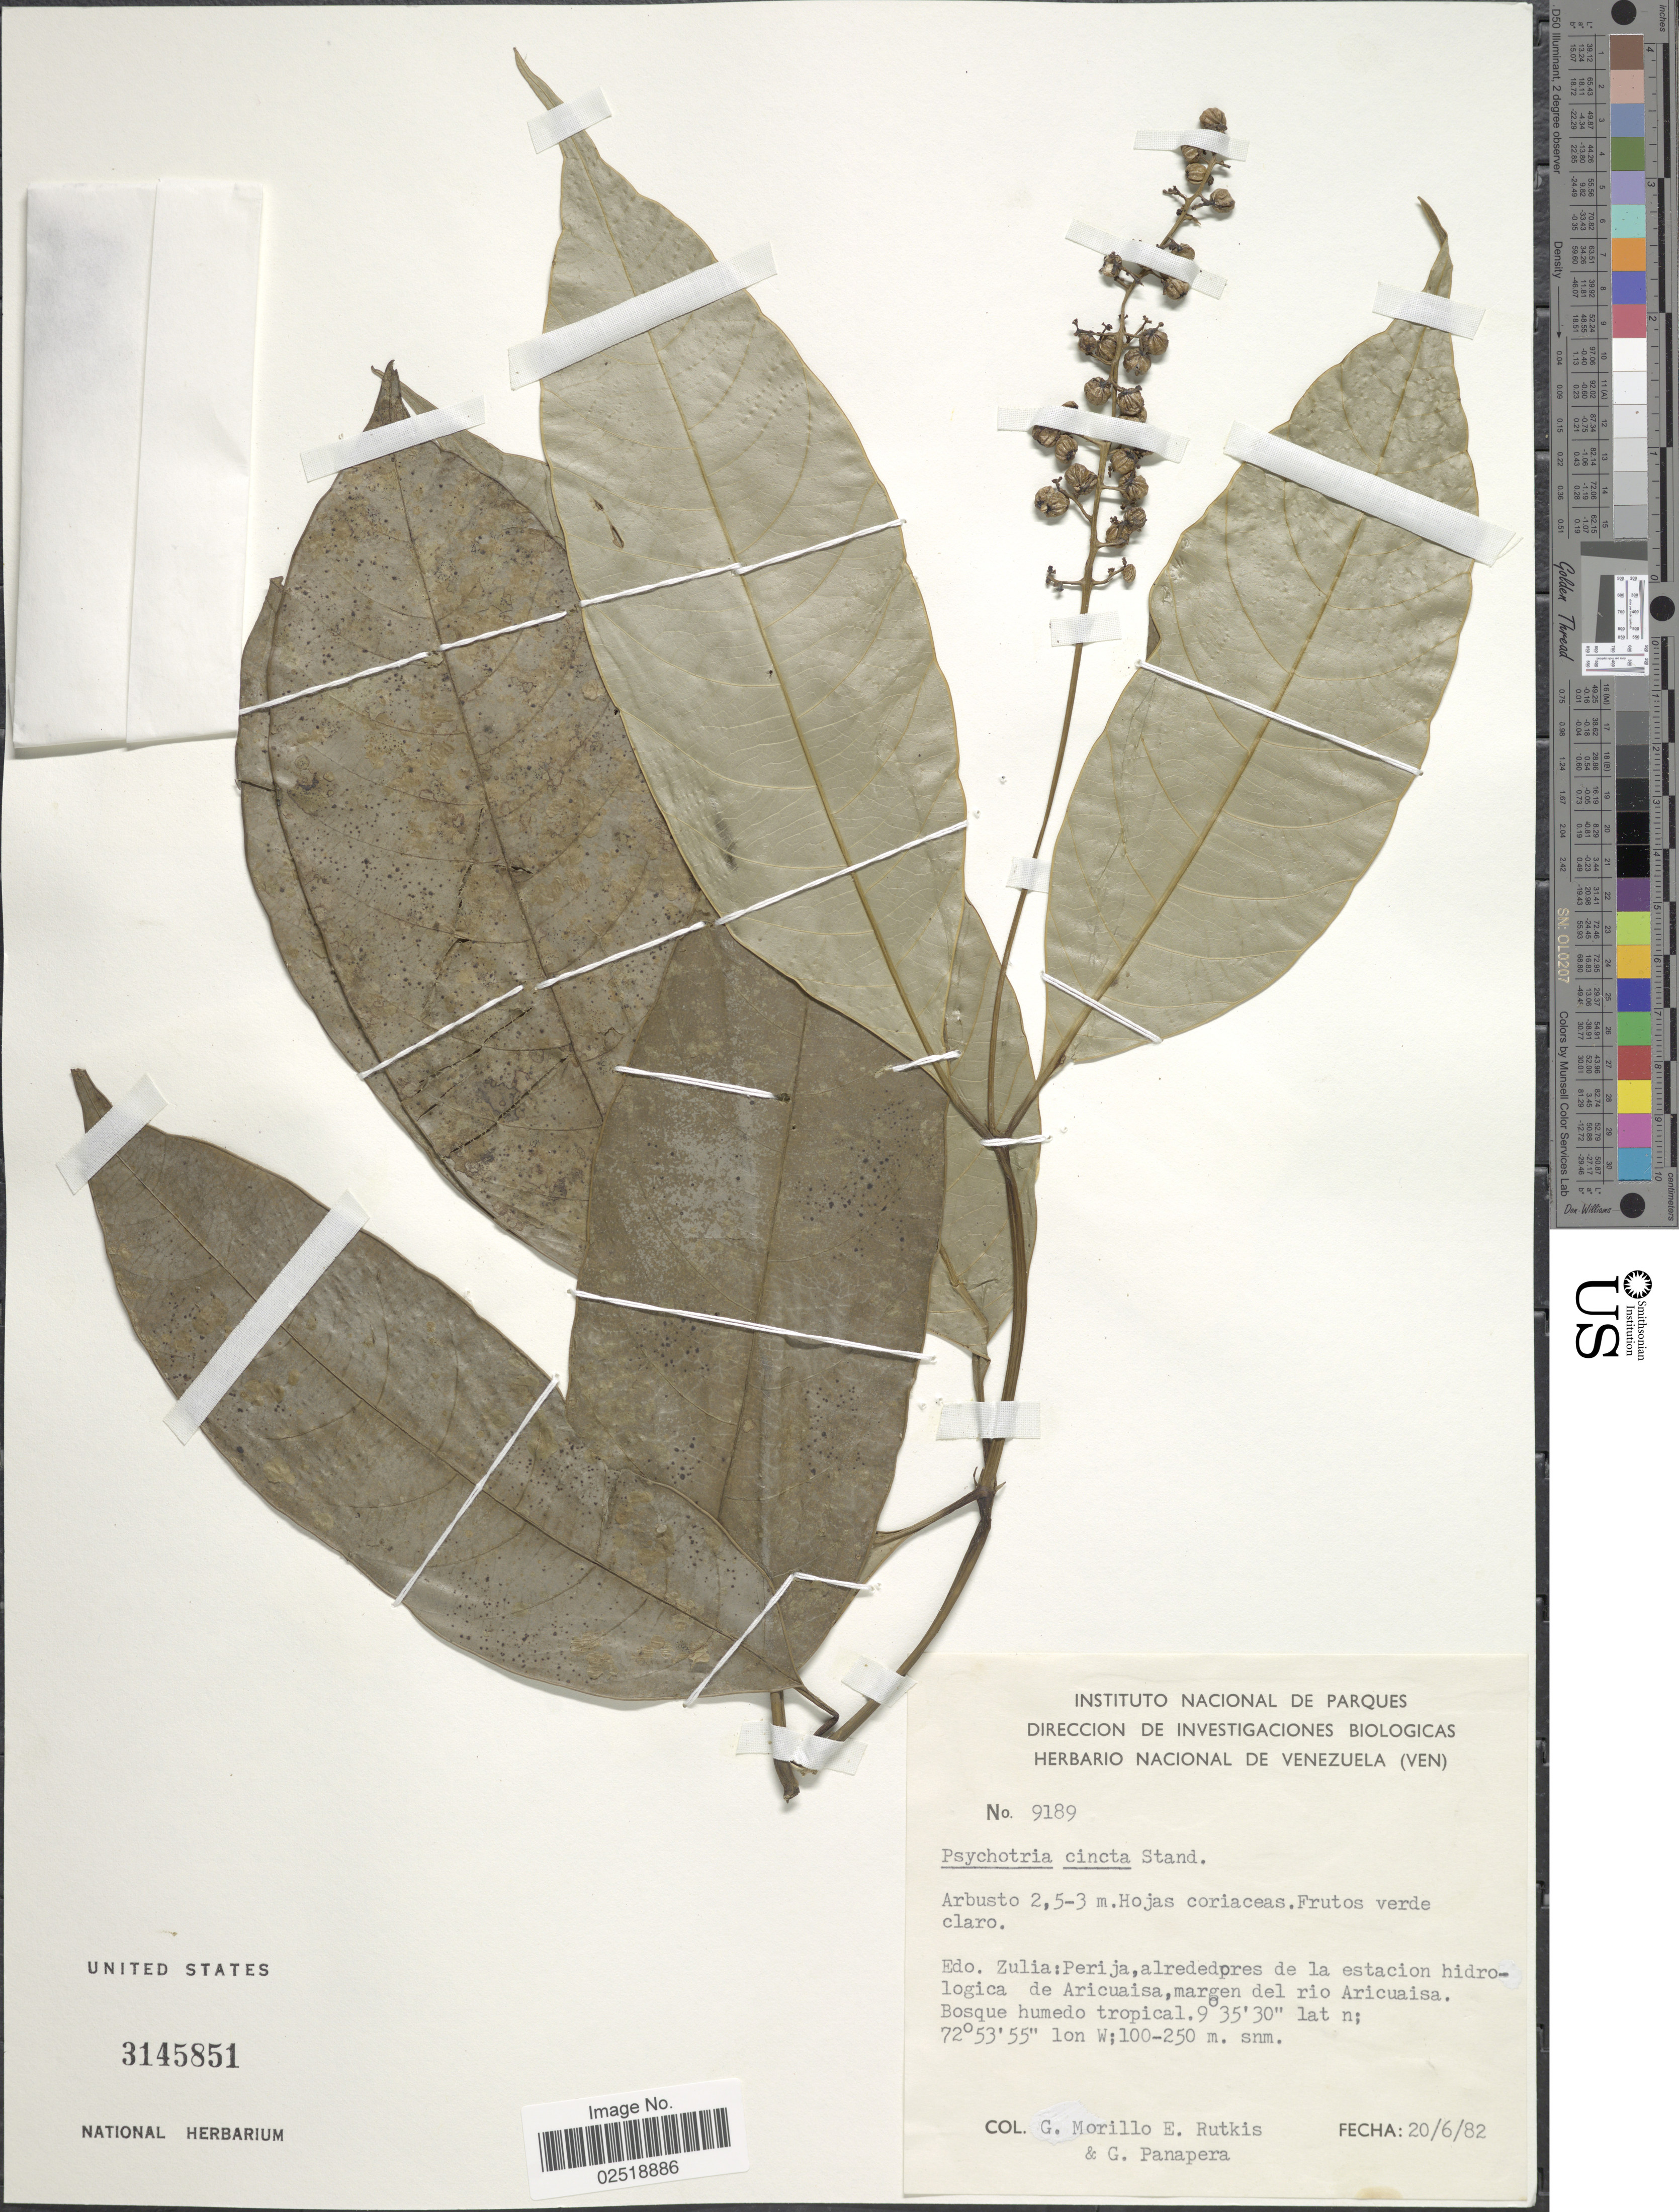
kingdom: Plantae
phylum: Tracheophyta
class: Magnoliopsida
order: Gentianales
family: Rubiaceae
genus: Psychotria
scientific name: Psychotria cincta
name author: Standl.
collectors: G. Morillo, E. Rutkis & G. Panapera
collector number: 9189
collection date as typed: Transcribed d/m/y: 20/6/82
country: Venezuela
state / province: Zulia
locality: Perija, alrededores de la estacion hidrologica de Aricuaisa, margen del rio Aricuaisa. Bosque humedo tropical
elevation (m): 100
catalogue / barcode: US 3145851